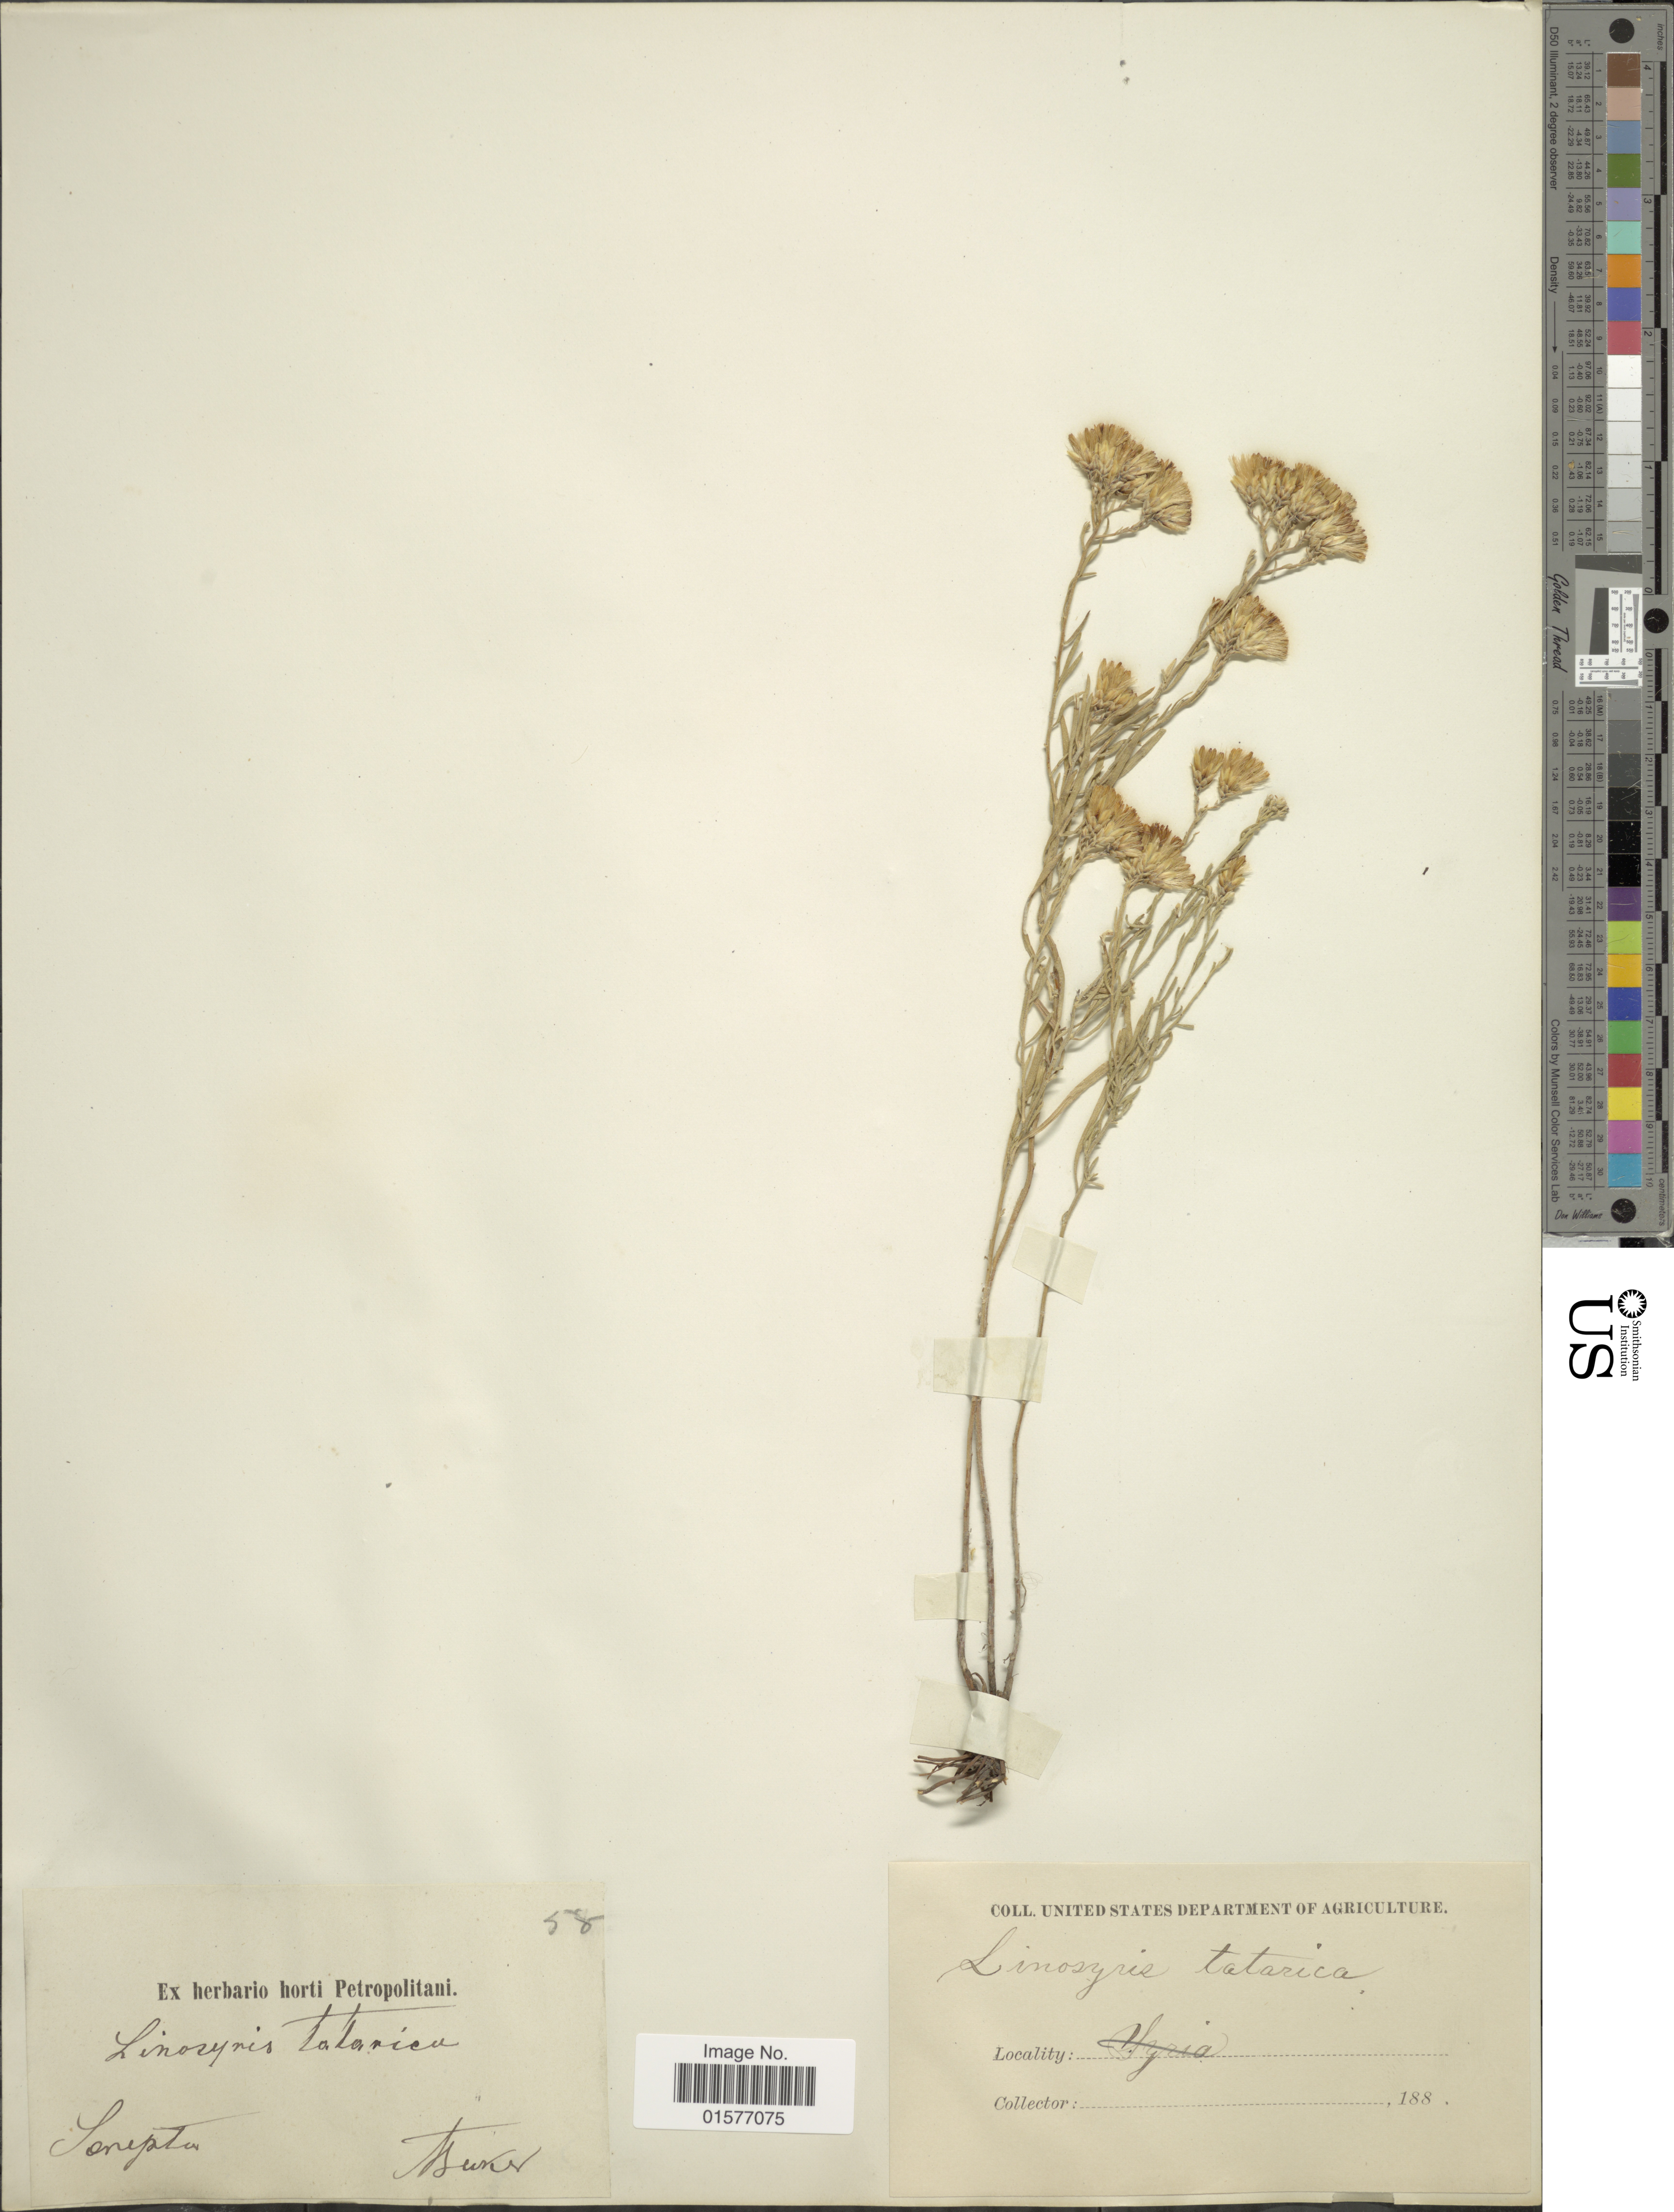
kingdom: Plantae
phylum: Tracheophyta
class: Magnoliopsida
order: Asterales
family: Asteraceae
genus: Linosyris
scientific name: Linosyris tatarica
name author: (Less.) C.A. Mey. in Bong. & C.A. Mey.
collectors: A. Becker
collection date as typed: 188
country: Russian Federation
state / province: Volgograd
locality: Sarepta